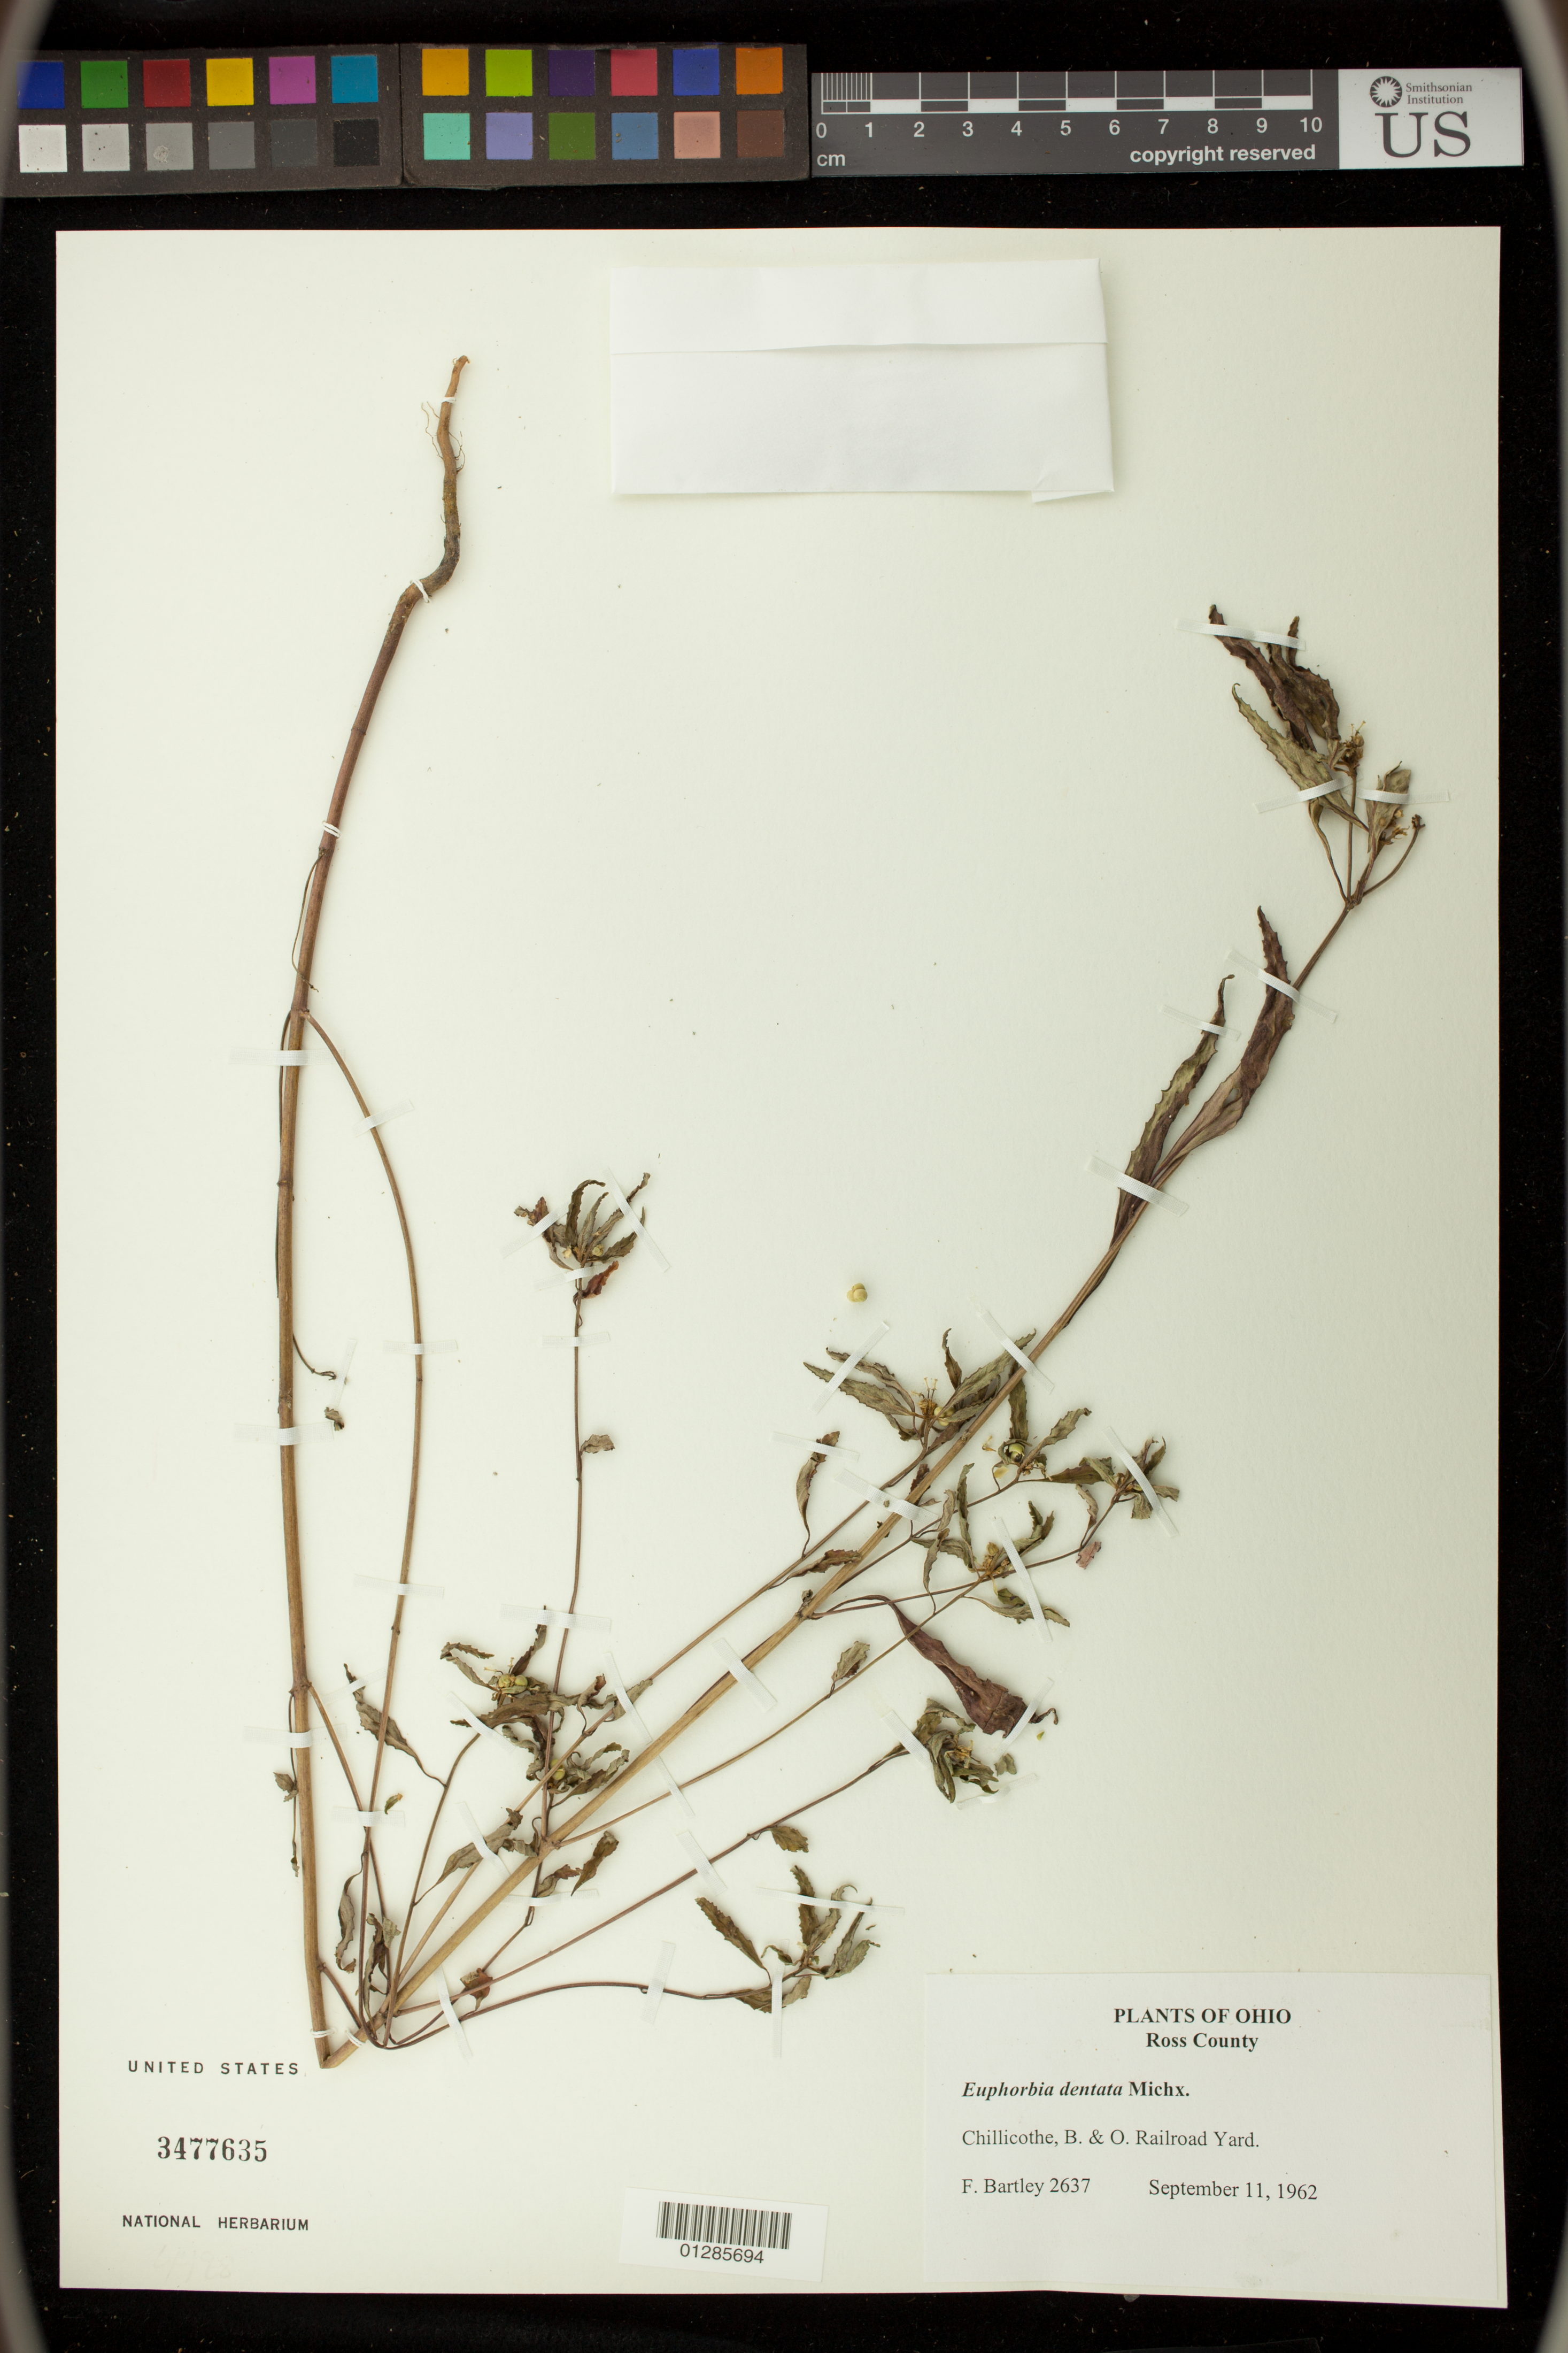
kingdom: Plantae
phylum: Tracheophyta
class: Magnoliopsida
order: Malpighiales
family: Euphorbiaceae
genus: Euphorbia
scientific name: Euphorbia dentata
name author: Michx.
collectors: F. Bartley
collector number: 2637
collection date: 1962-09-11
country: United States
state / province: Ohio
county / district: Ross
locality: Chillicothe, B&O Railroad Yard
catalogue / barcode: US 3477635